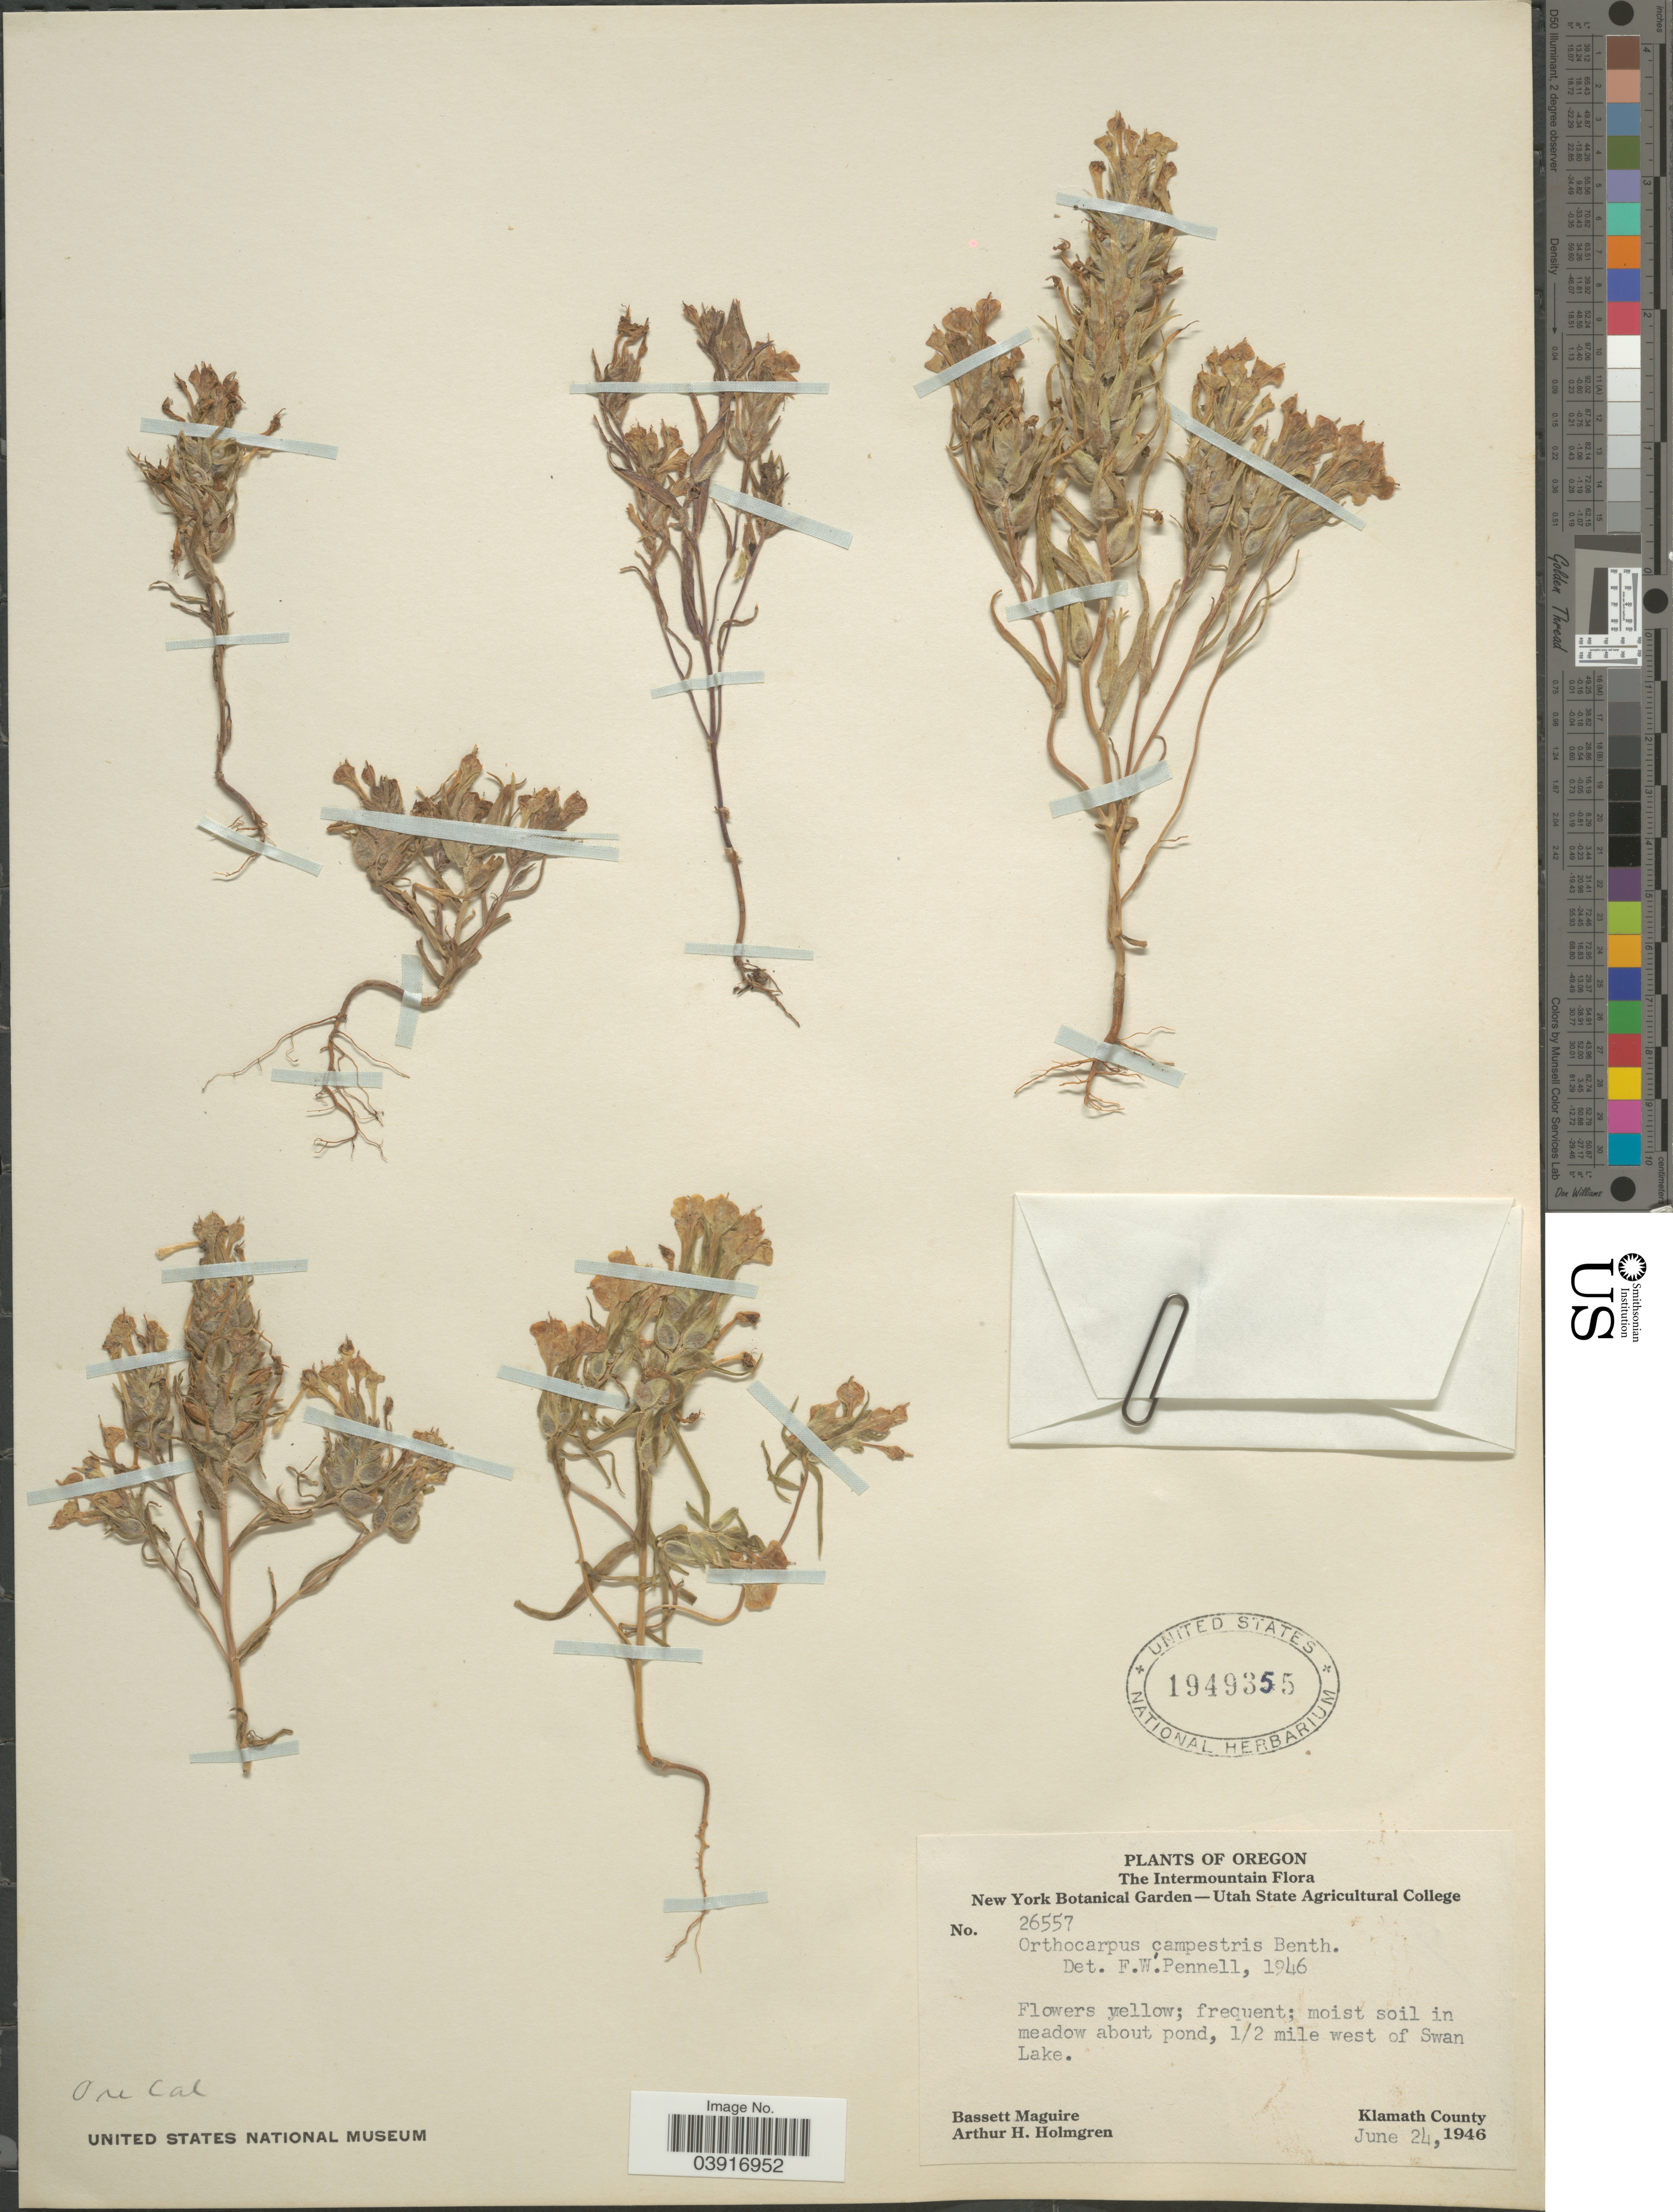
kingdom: Plantae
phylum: Tracheophyta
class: Magnoliopsida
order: Lamiales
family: Orobanchaceae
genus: Orthocarpus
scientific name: Orthocarpus campestris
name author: Benth.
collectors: B. Maguire & A. H. Holmgren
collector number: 26557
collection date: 1946-06-24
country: United States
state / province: Oregon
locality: The Intermountain. ½ mile west of Swan Lake. Klamath County.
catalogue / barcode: US 1949355